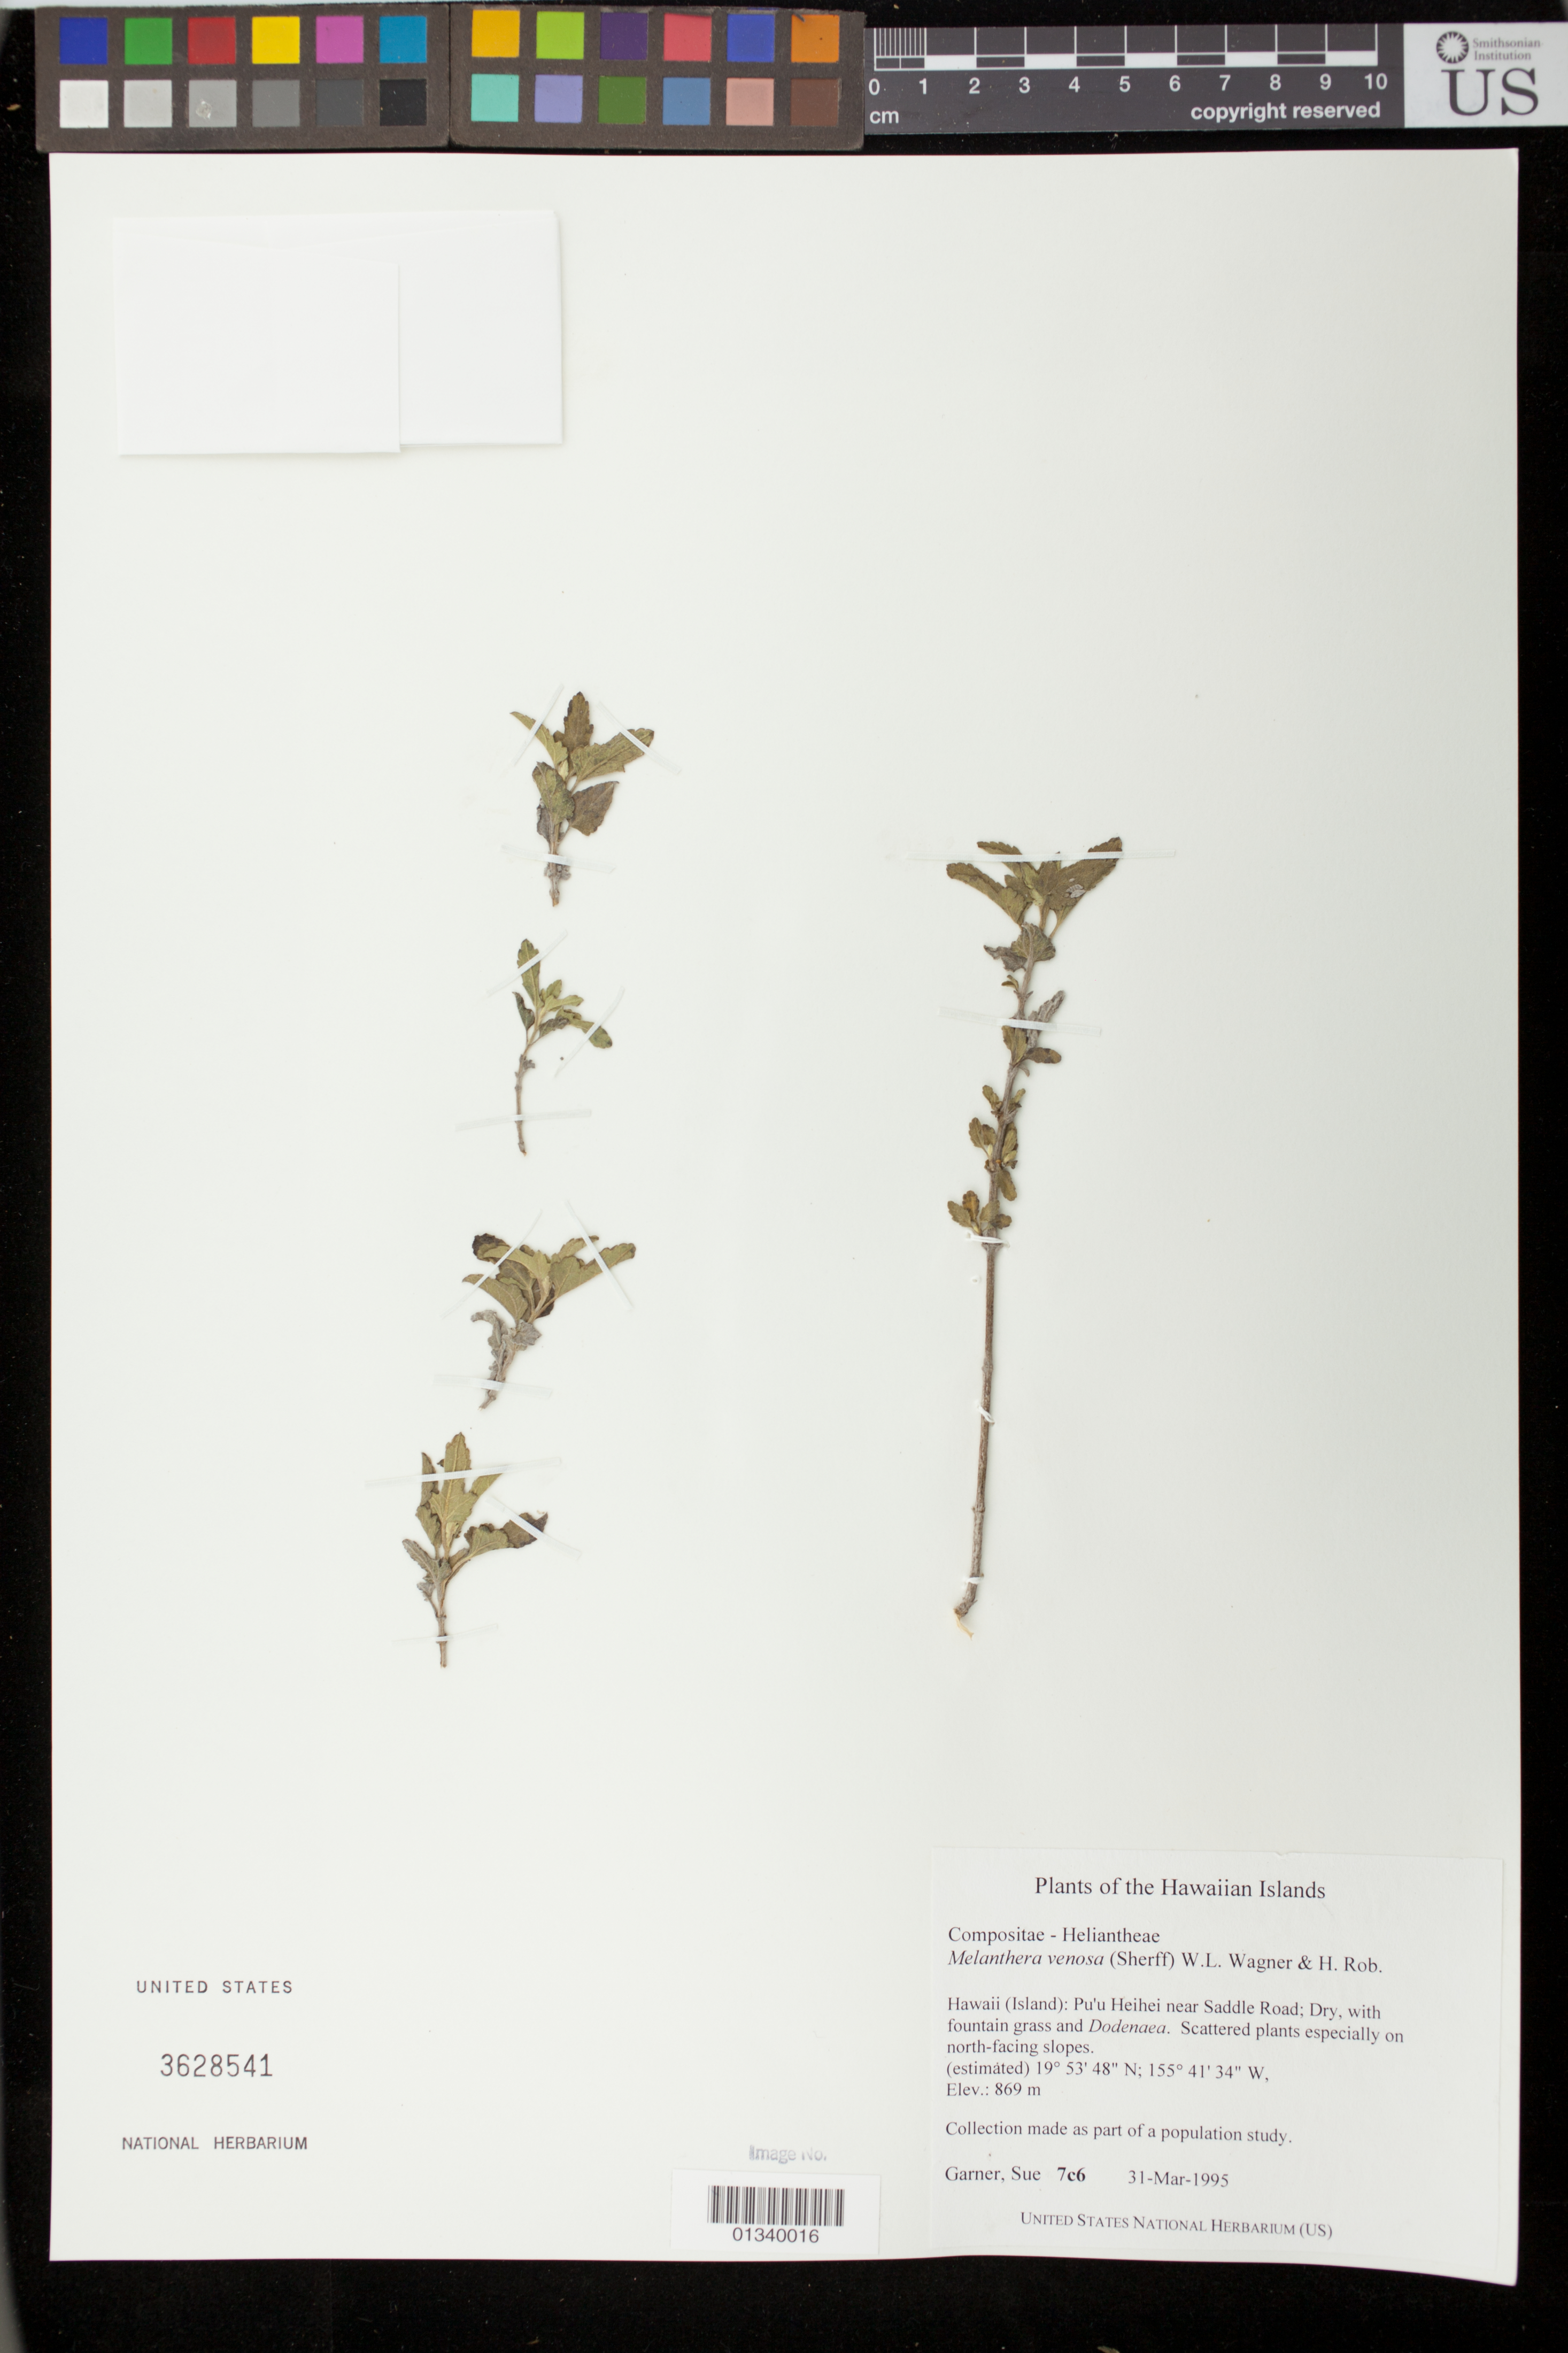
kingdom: Plantae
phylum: Tracheophyta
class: Magnoliopsida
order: Asterales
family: Asteraceae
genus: Wollastonia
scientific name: Wollastonia venosa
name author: (Sherff) Orchard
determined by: Wagner, W. L., (BOT), Smithsonian Institution - National Museum of Natural History (UNITED STATES)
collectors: S. Garner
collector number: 7c6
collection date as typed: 31 March 1995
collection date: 1995-03-31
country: United States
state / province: Hawaii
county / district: Hawaii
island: Hawaii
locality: Pu'u Heihei near Saddle Road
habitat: Dry with fountain grass and Dodenaea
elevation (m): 869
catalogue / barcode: US 3628541